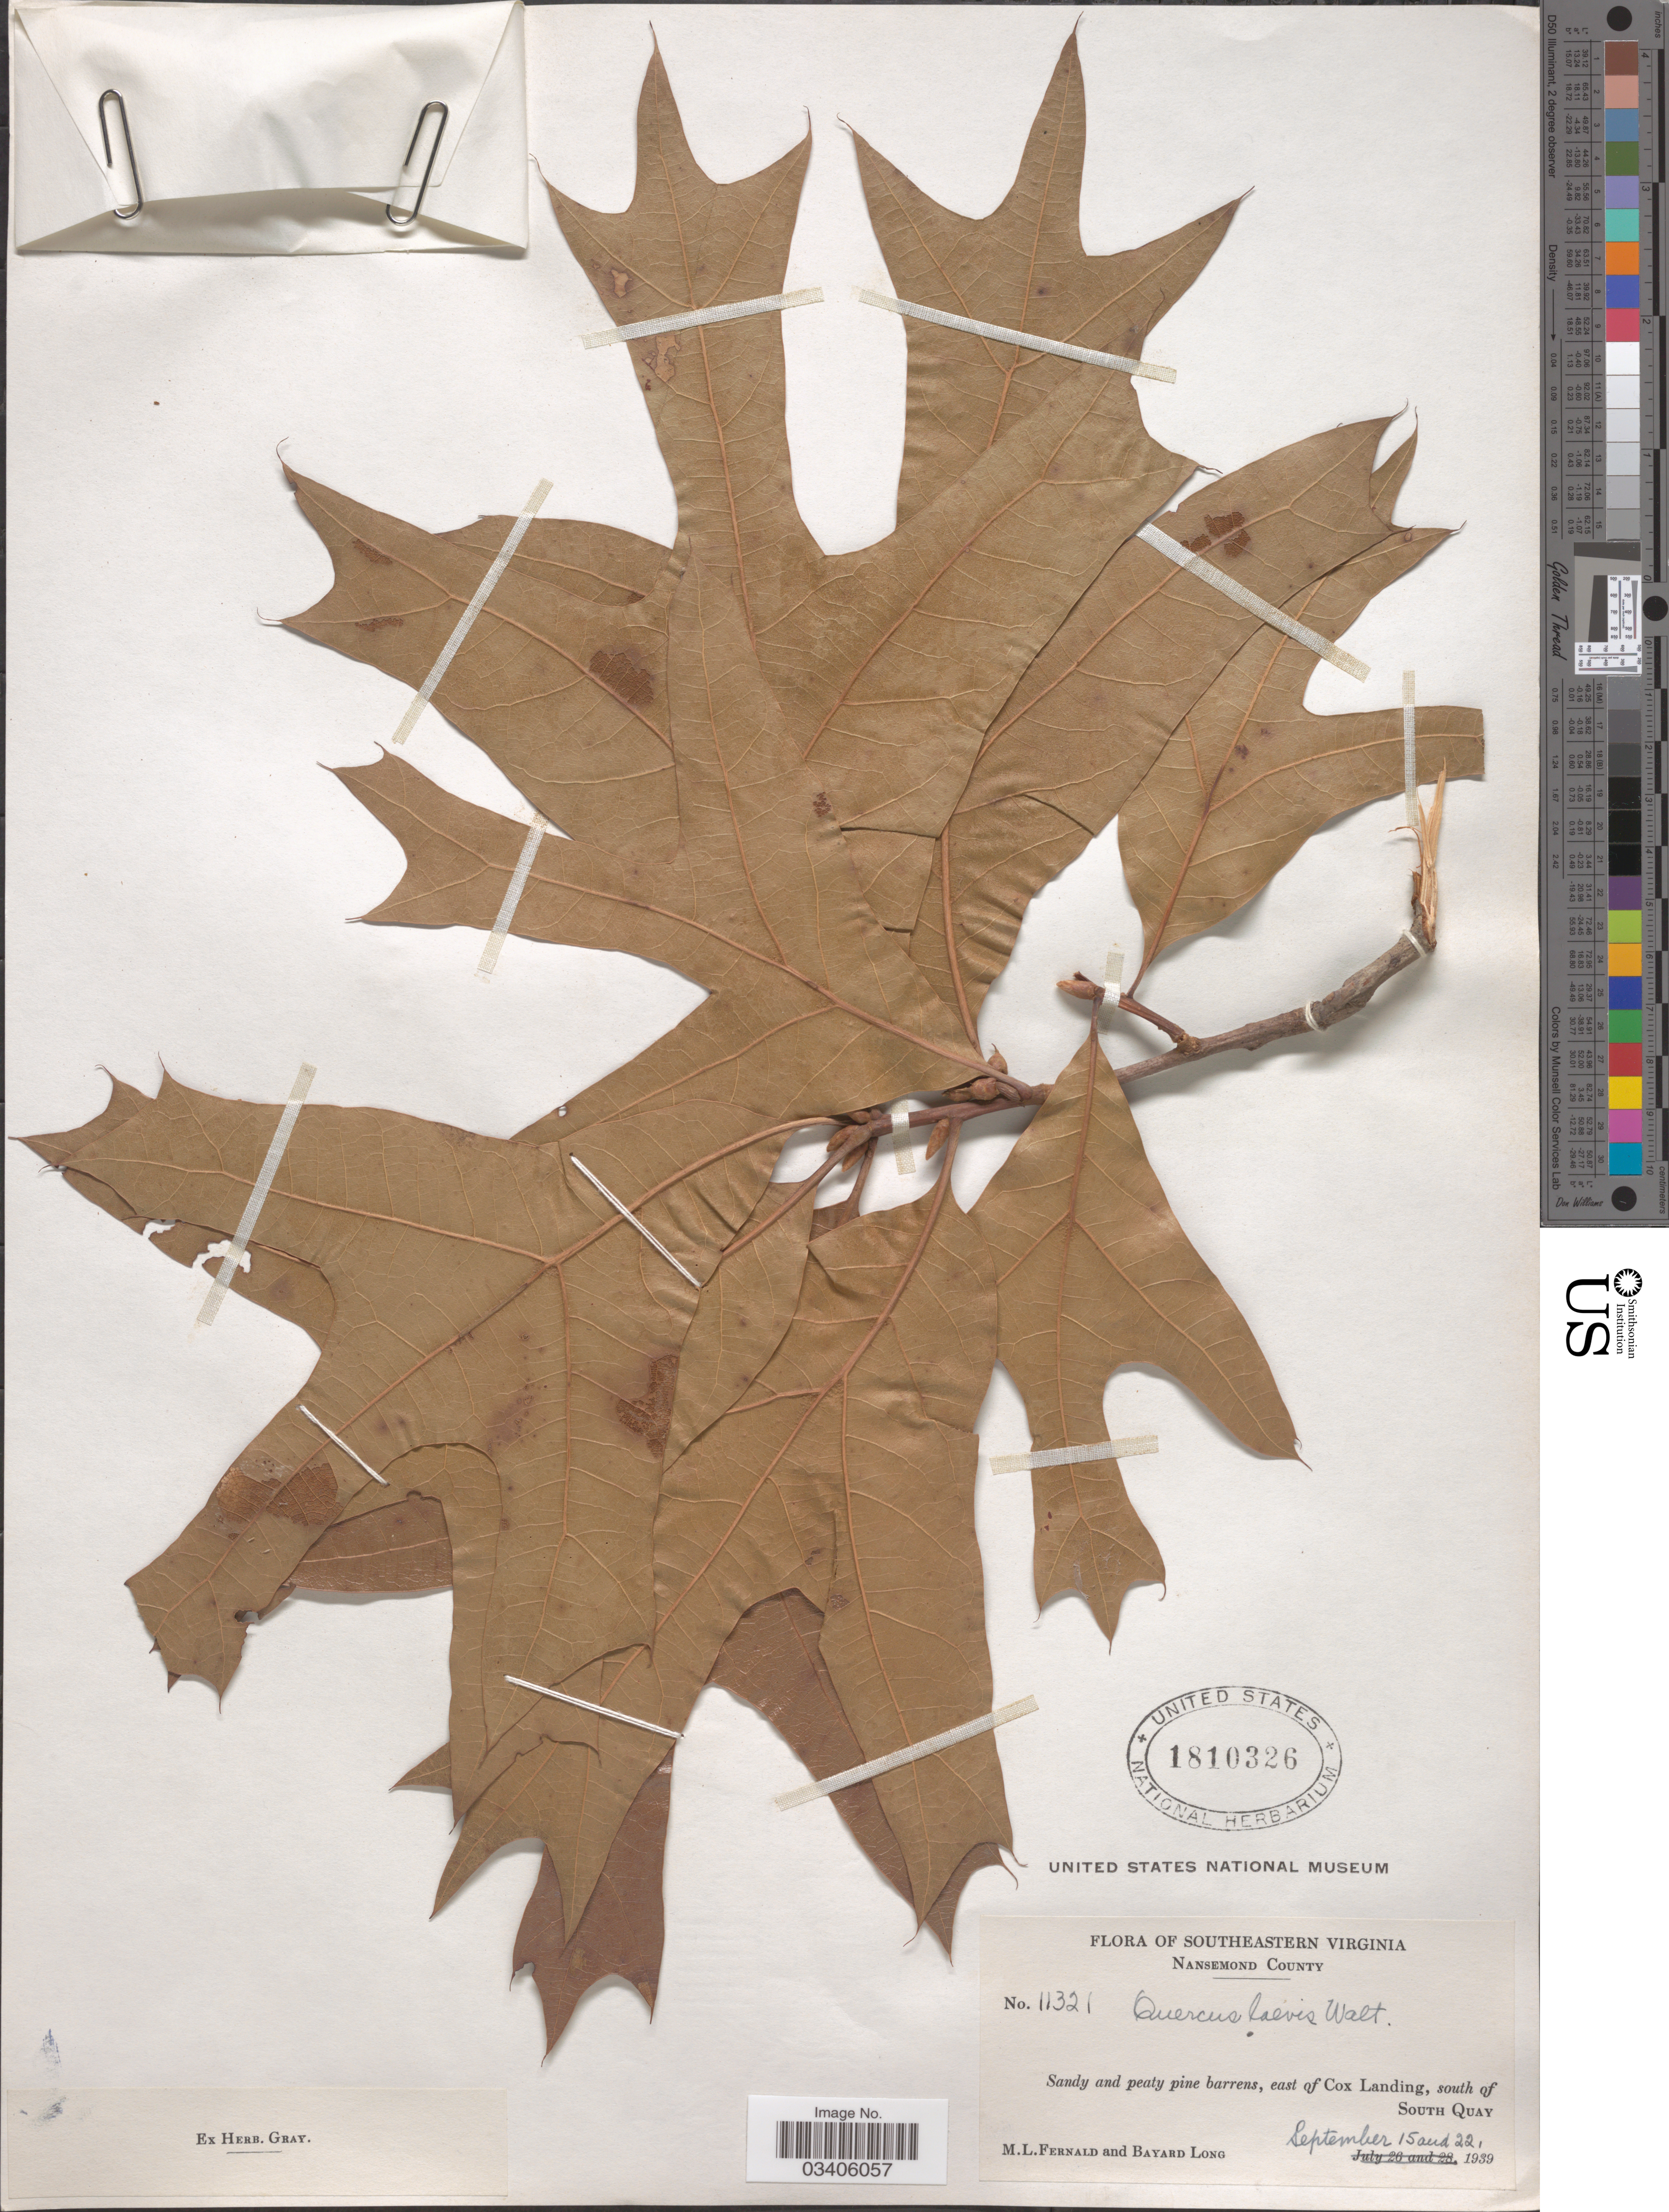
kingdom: Plantae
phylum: Tracheophyta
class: Magnoliopsida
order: Fagales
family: Fagaceae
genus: Quercus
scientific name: Quercus laevis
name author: Walter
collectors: M. L. Fernald & B. Long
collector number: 11321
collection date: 1939-09-15/1939-09-22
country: United States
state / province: Virginia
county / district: City of Suffolk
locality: Southeastern Virginia. Nansemond County, east of Cox Landing, south of South Quay.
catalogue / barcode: US 1810326